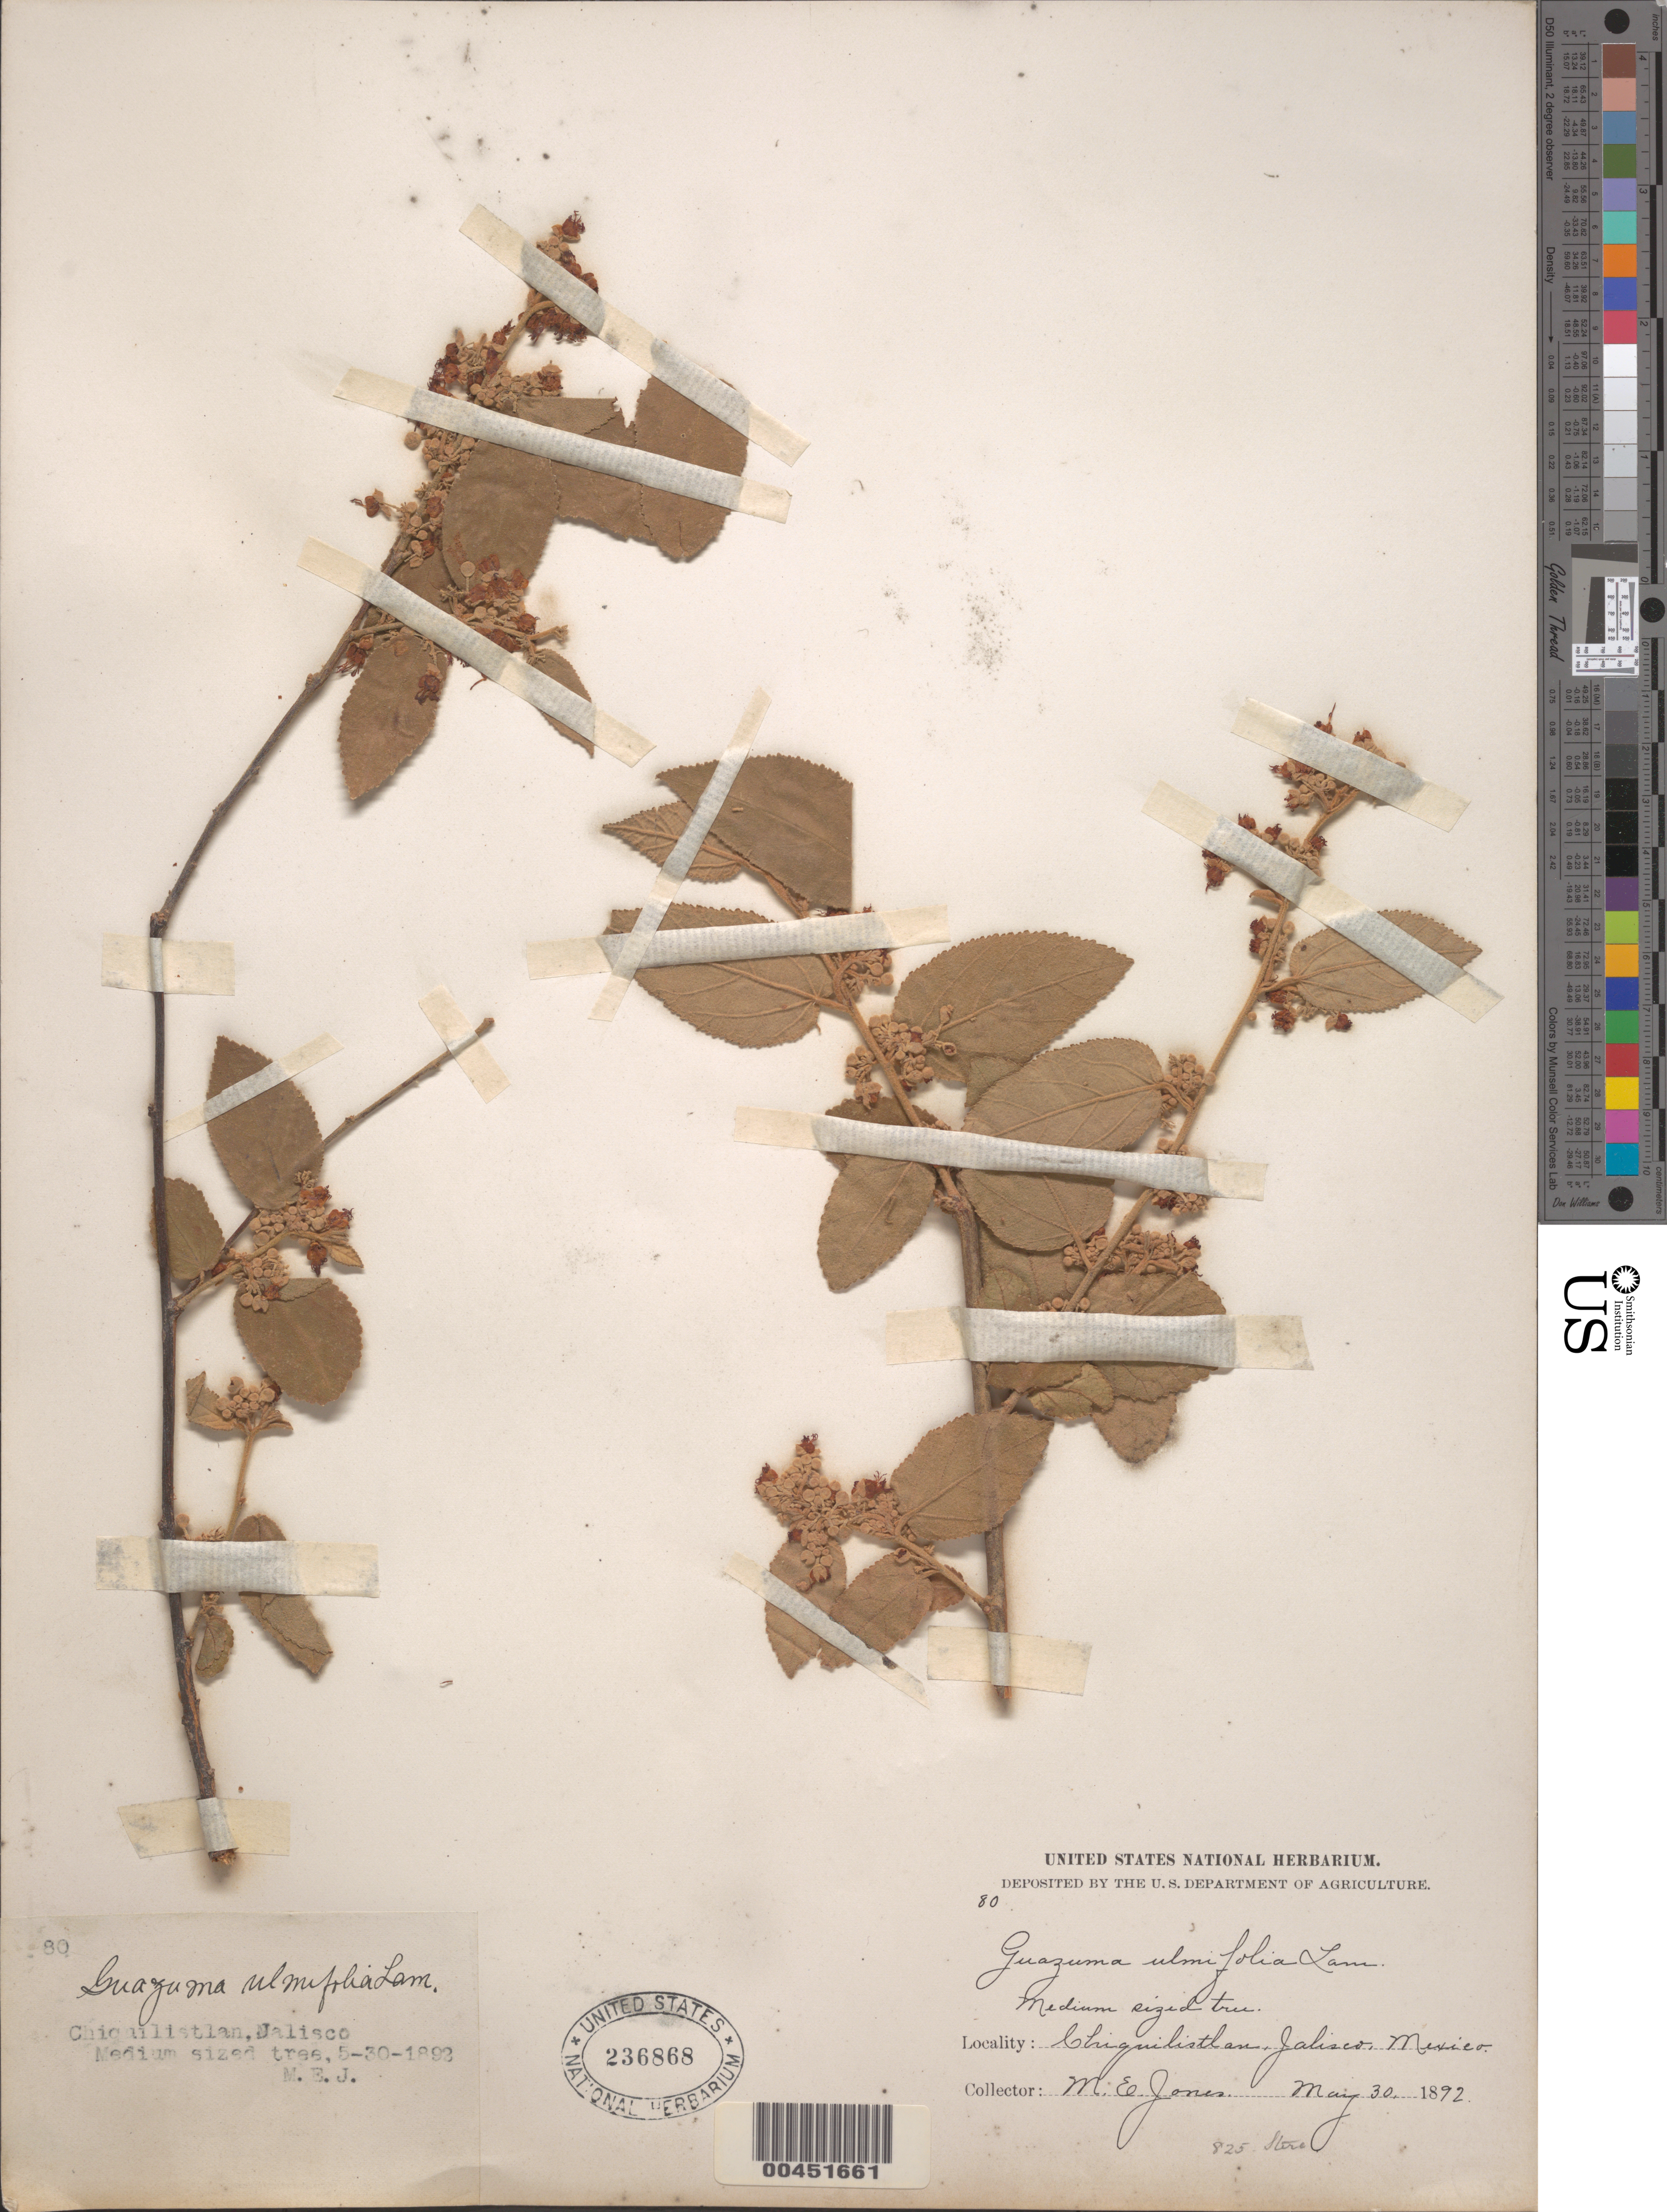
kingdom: Plantae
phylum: Tracheophyta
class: Magnoliopsida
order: Malvales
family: Malvaceae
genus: Guazuma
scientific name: Guazuma ulmifolia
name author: Lam.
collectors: M. E. Jones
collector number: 80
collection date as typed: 30 May 1872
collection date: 1872-05-30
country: Mexico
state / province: Jalisco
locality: Chiquilistlan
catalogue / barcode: US 236868